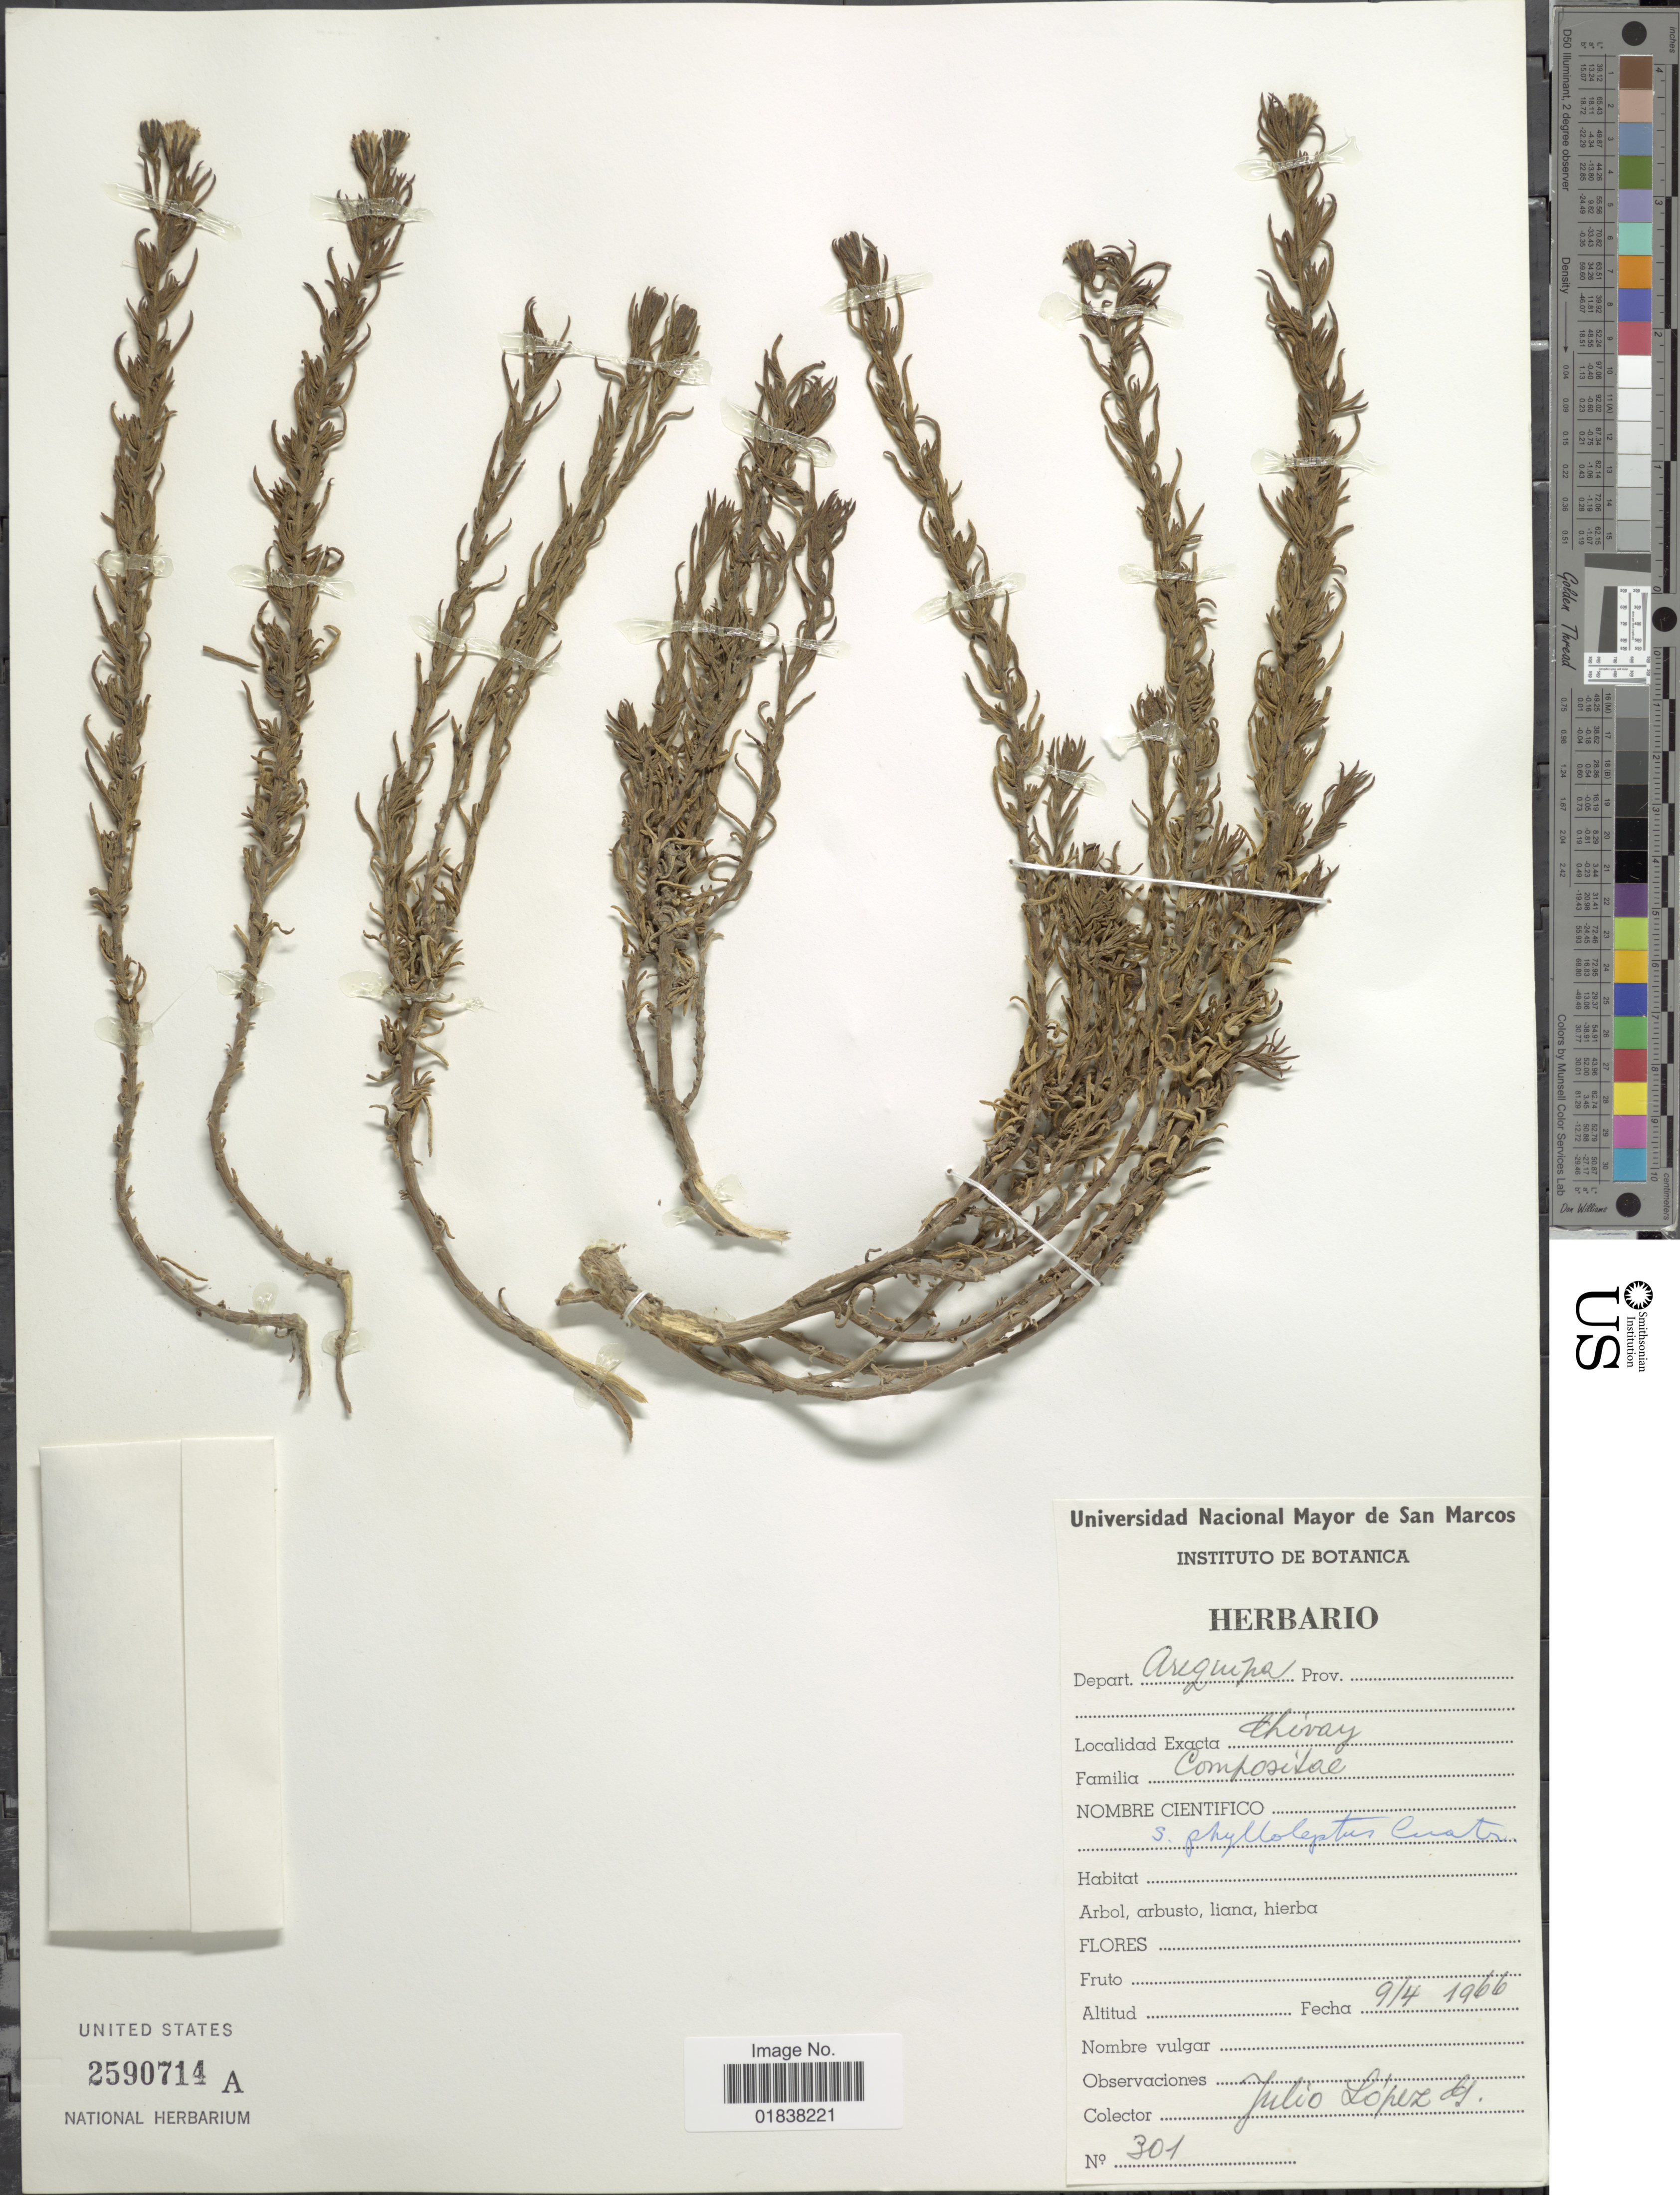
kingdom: Plantae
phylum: Tracheophyta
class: Magnoliopsida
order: Asterales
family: Asteraceae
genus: Senecio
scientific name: Senecio phylloleptus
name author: Cuatrec.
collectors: J. López G.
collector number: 301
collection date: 1966-04-09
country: Peru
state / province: Arequipa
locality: Chivay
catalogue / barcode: US 2590715A